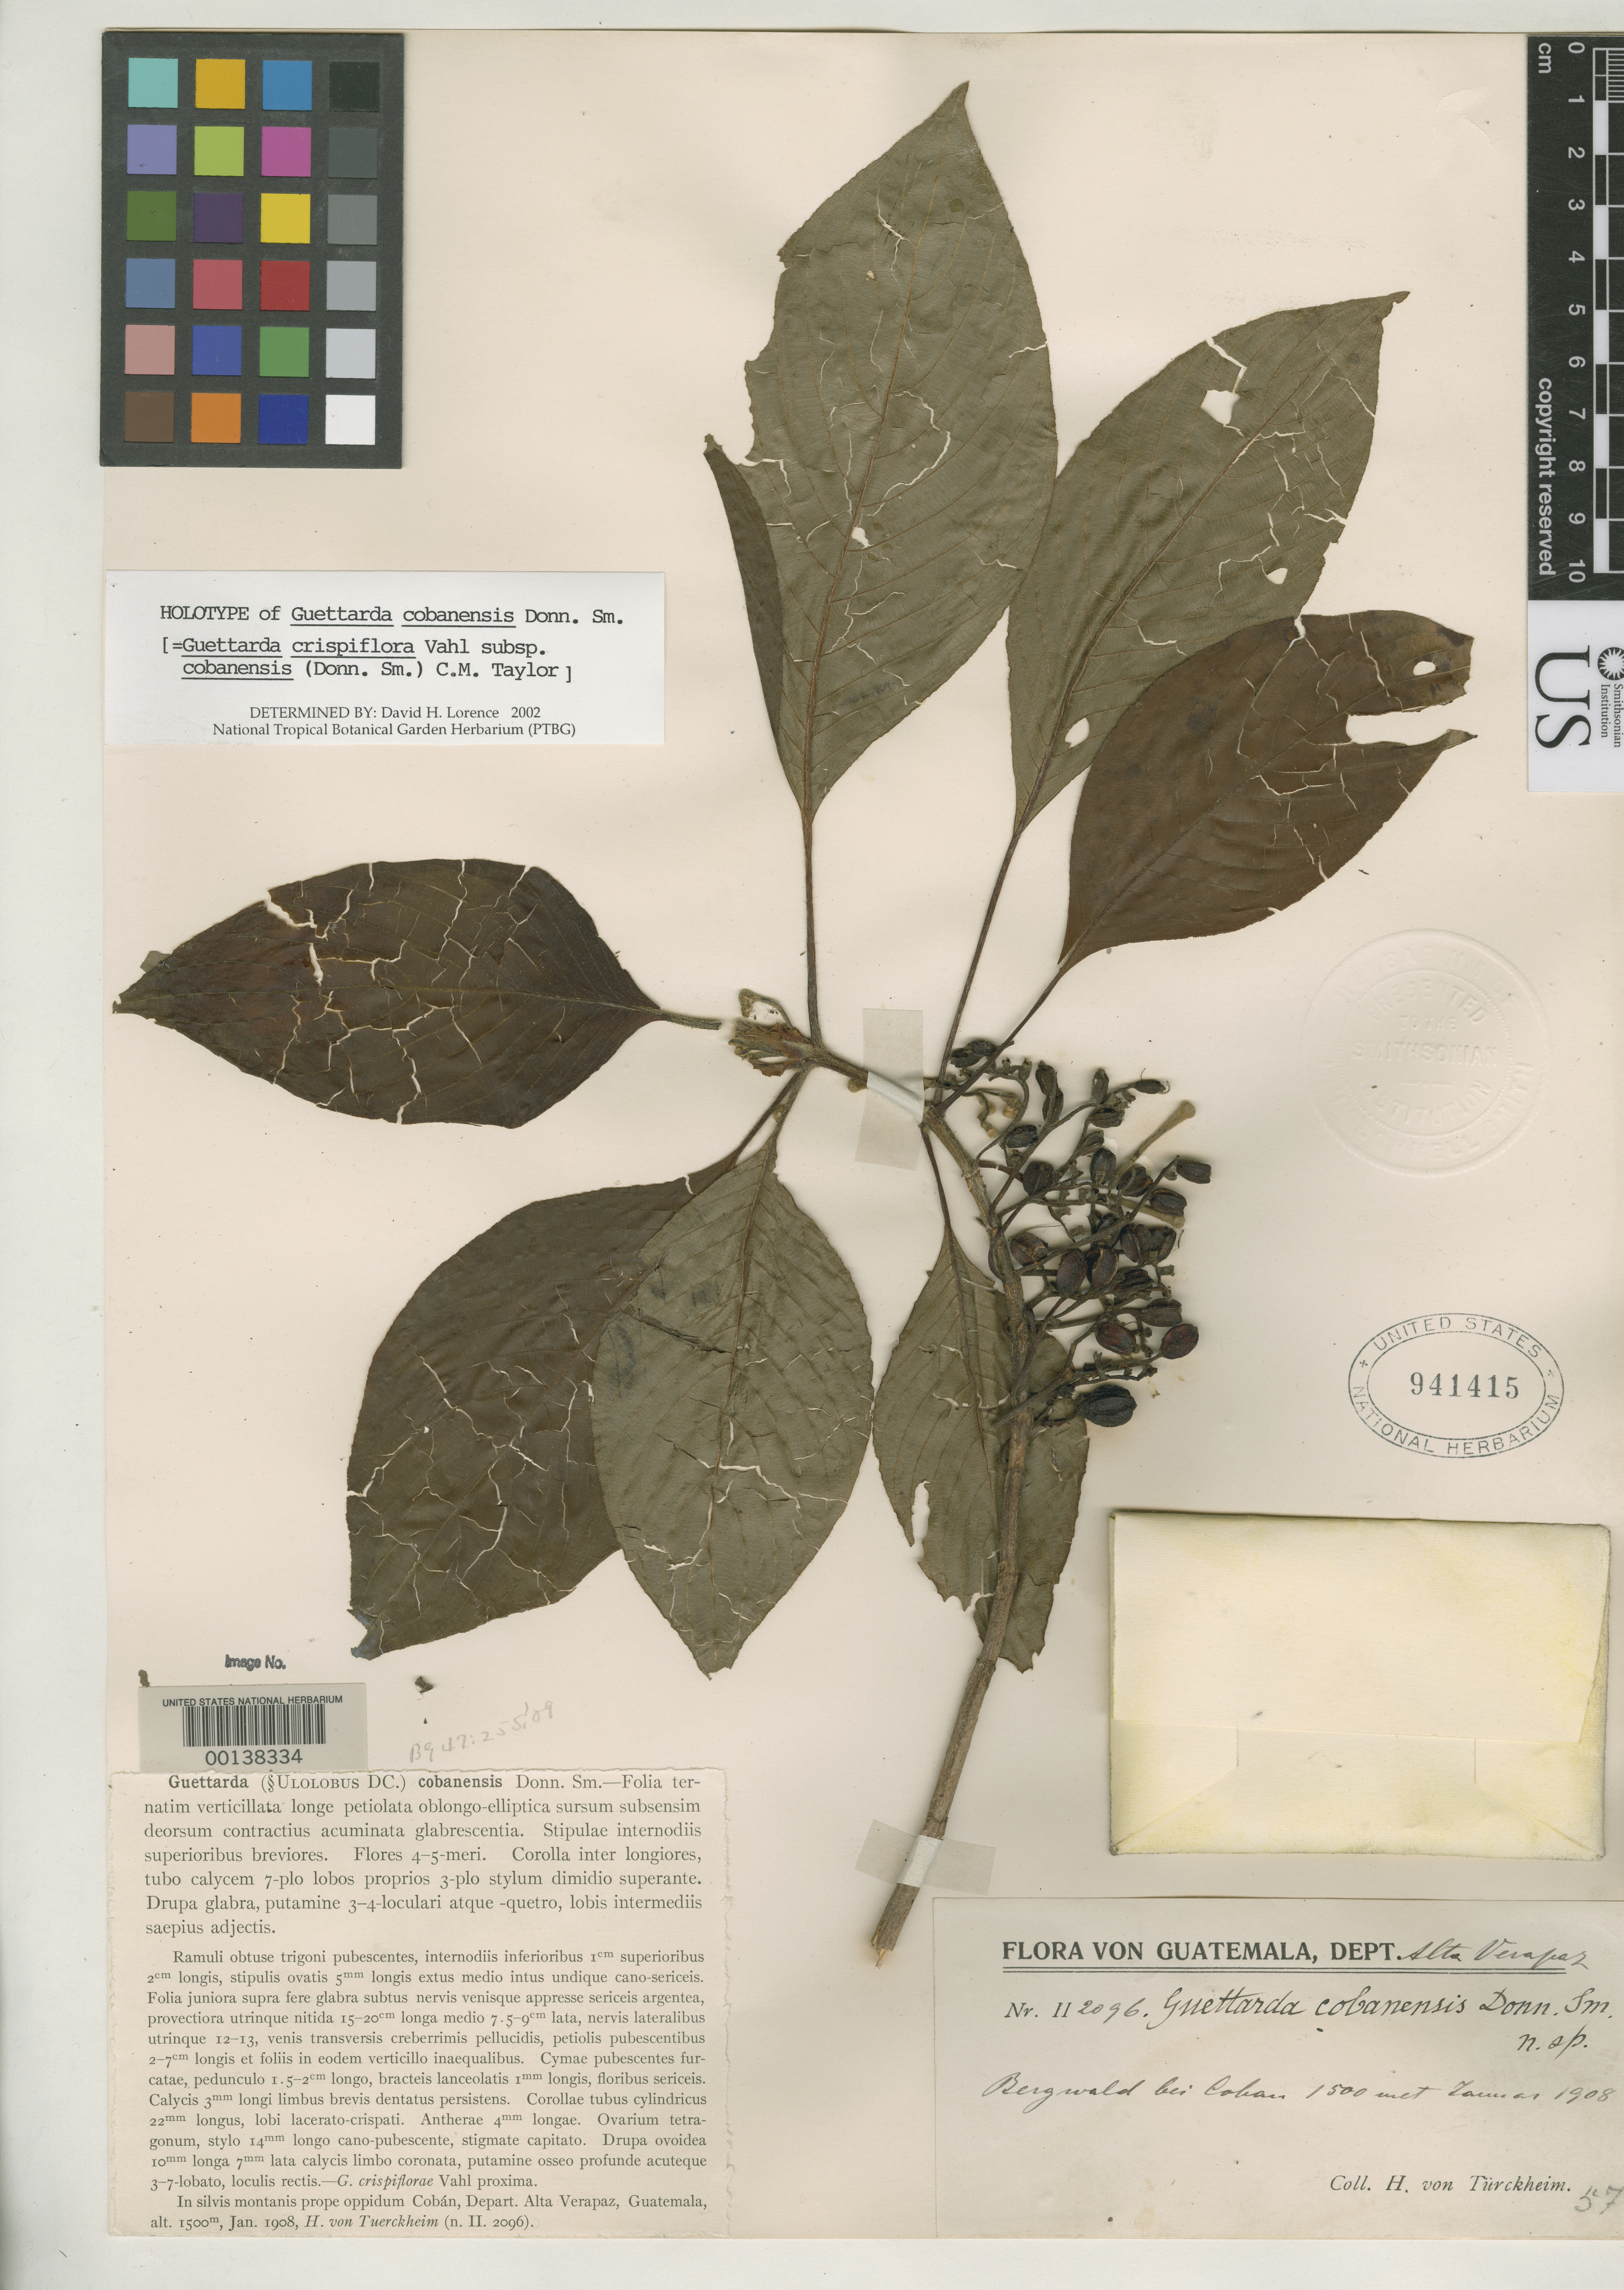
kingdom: Plantae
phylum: Tracheophyta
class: Magnoliopsida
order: Gentianales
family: Rubiaceae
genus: Guettarda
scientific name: Guettarda cobanensis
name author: Donn. Sm.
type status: Type Collection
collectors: H. von Türckheim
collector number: II 2096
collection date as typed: Jan 1908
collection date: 1908-01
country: Guatemala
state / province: Alta Verapaz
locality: Bergwald bei Cobán.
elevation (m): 1500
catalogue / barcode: US 941415